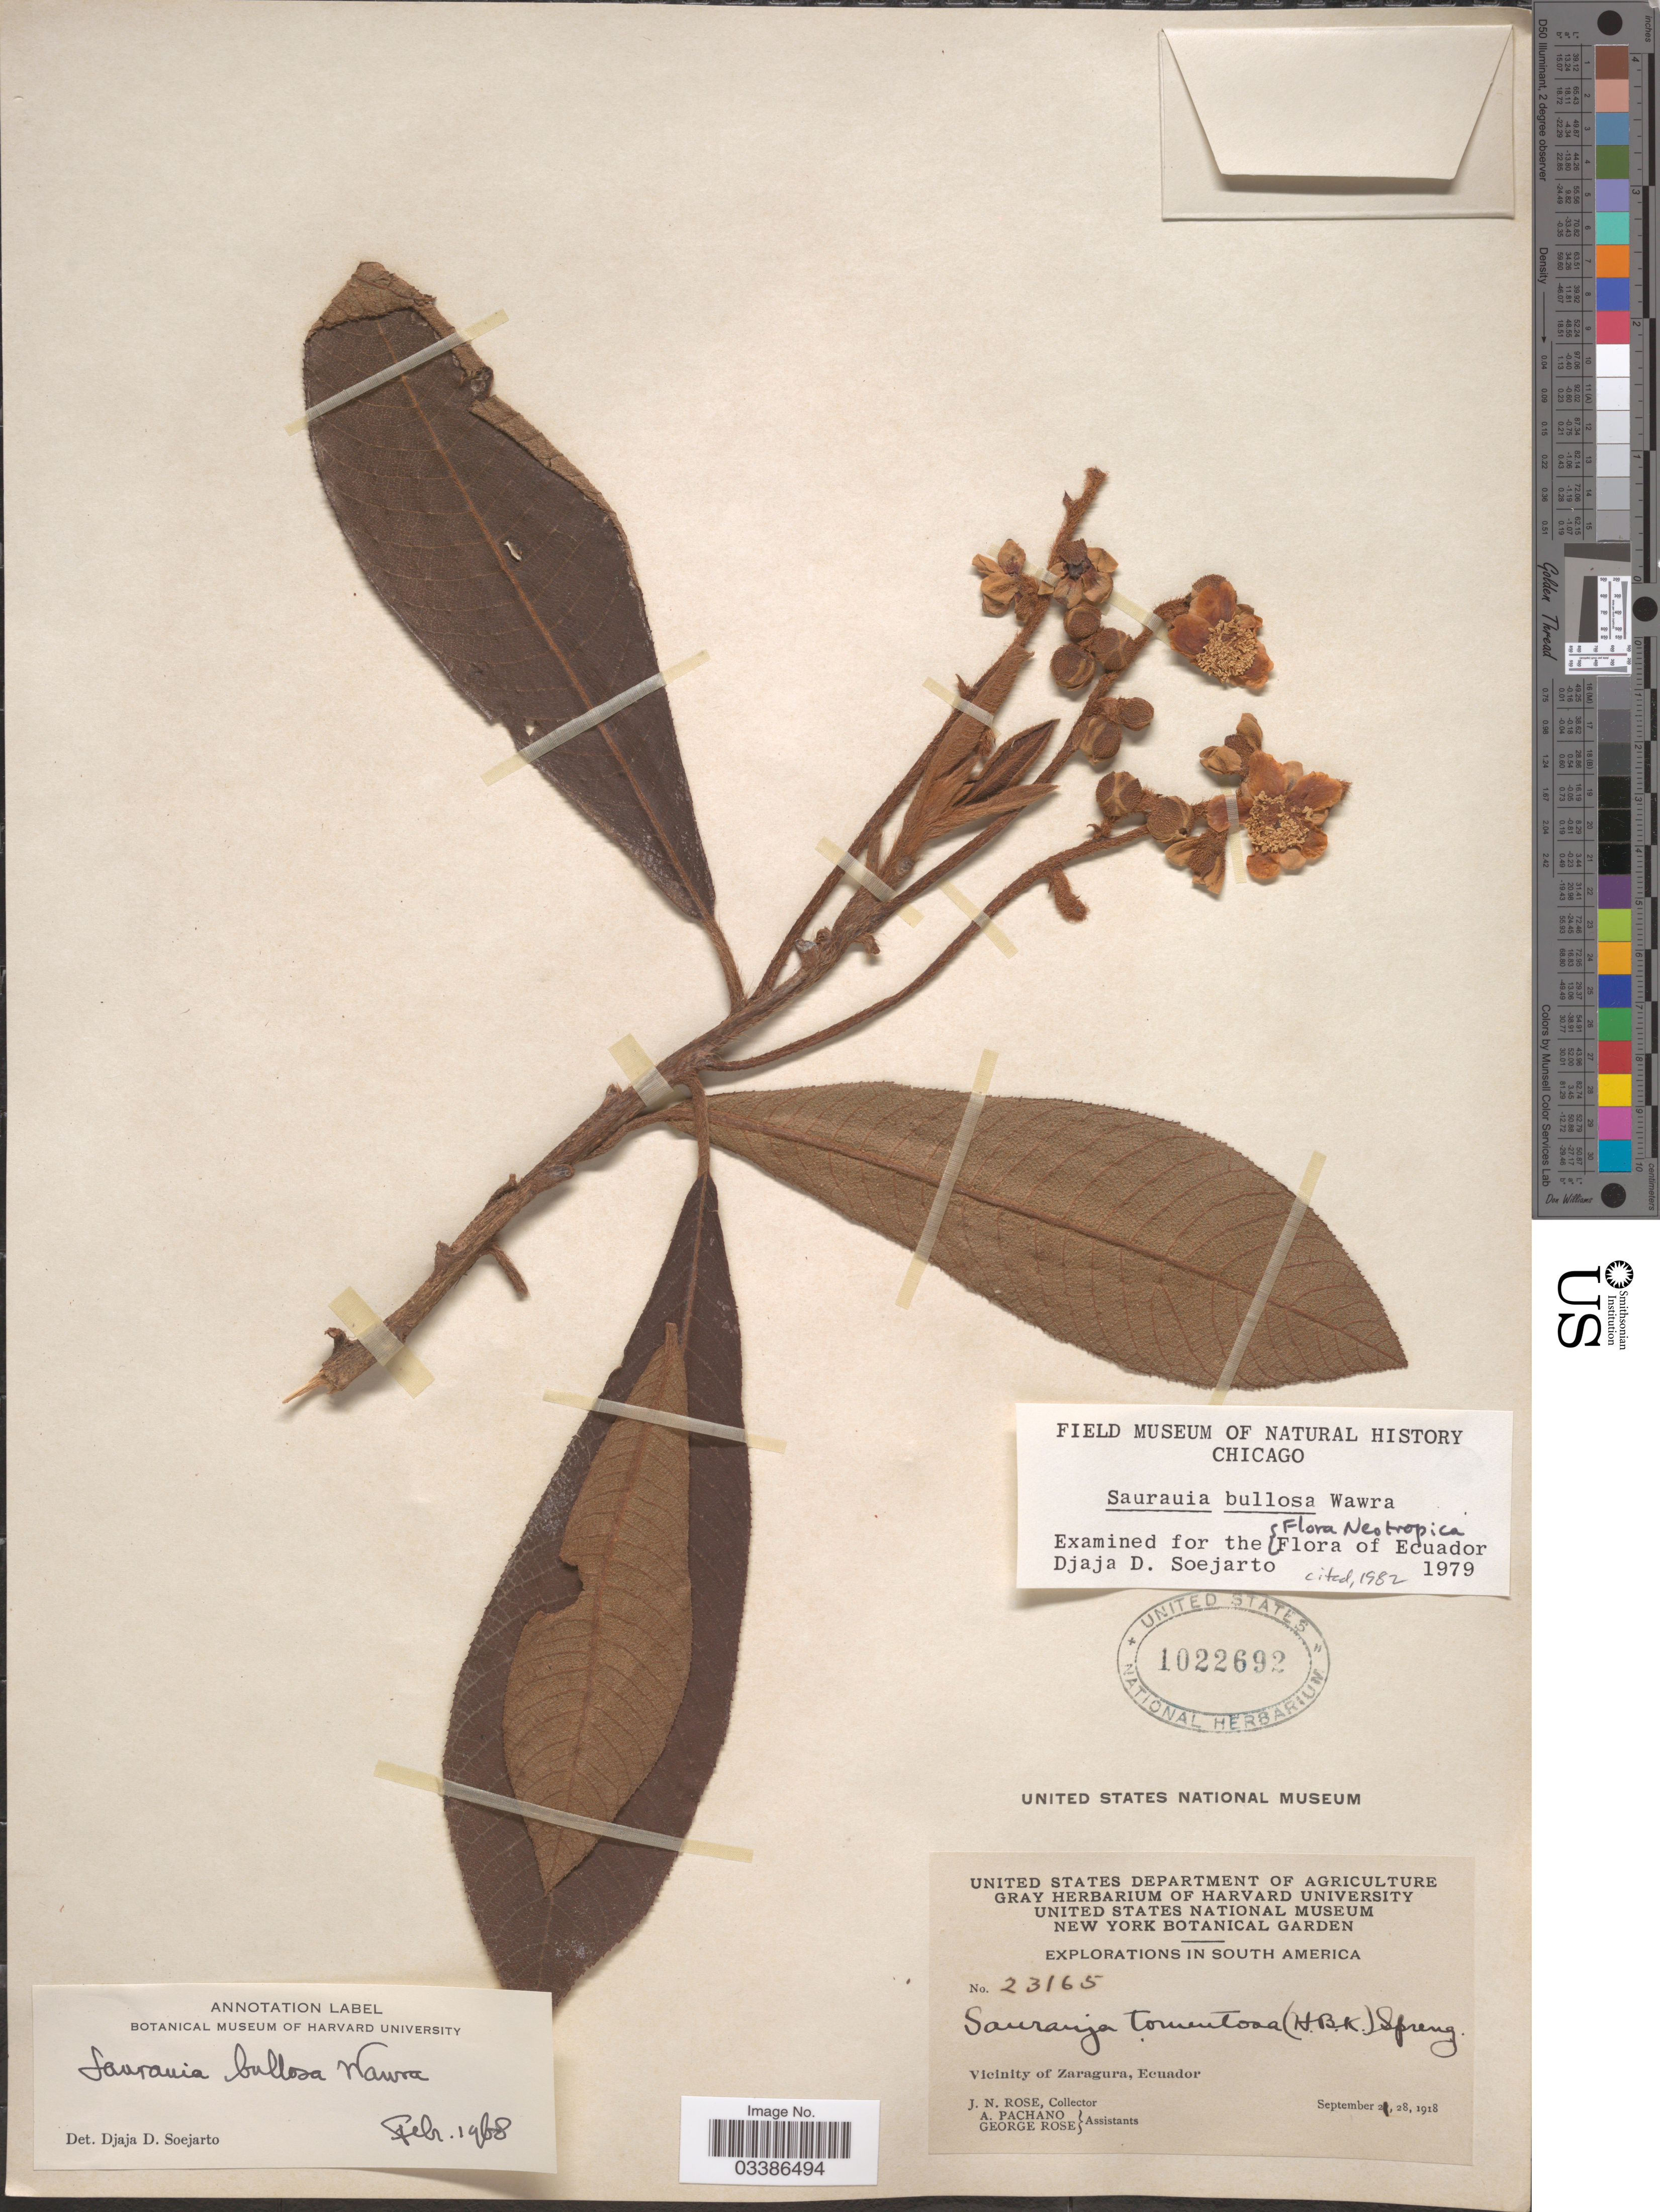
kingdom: Plantae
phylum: Tracheophyta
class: Magnoliopsida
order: Ericales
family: Actinidiaceae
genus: Saurauia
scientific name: Saurauia bullosa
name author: Wawra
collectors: J. N. Rose, A. Pachano & G. Rose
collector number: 23165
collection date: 1918-09-02/1918-09-28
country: Ecuador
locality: Vicinity of Zaragura.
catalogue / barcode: US 1022692